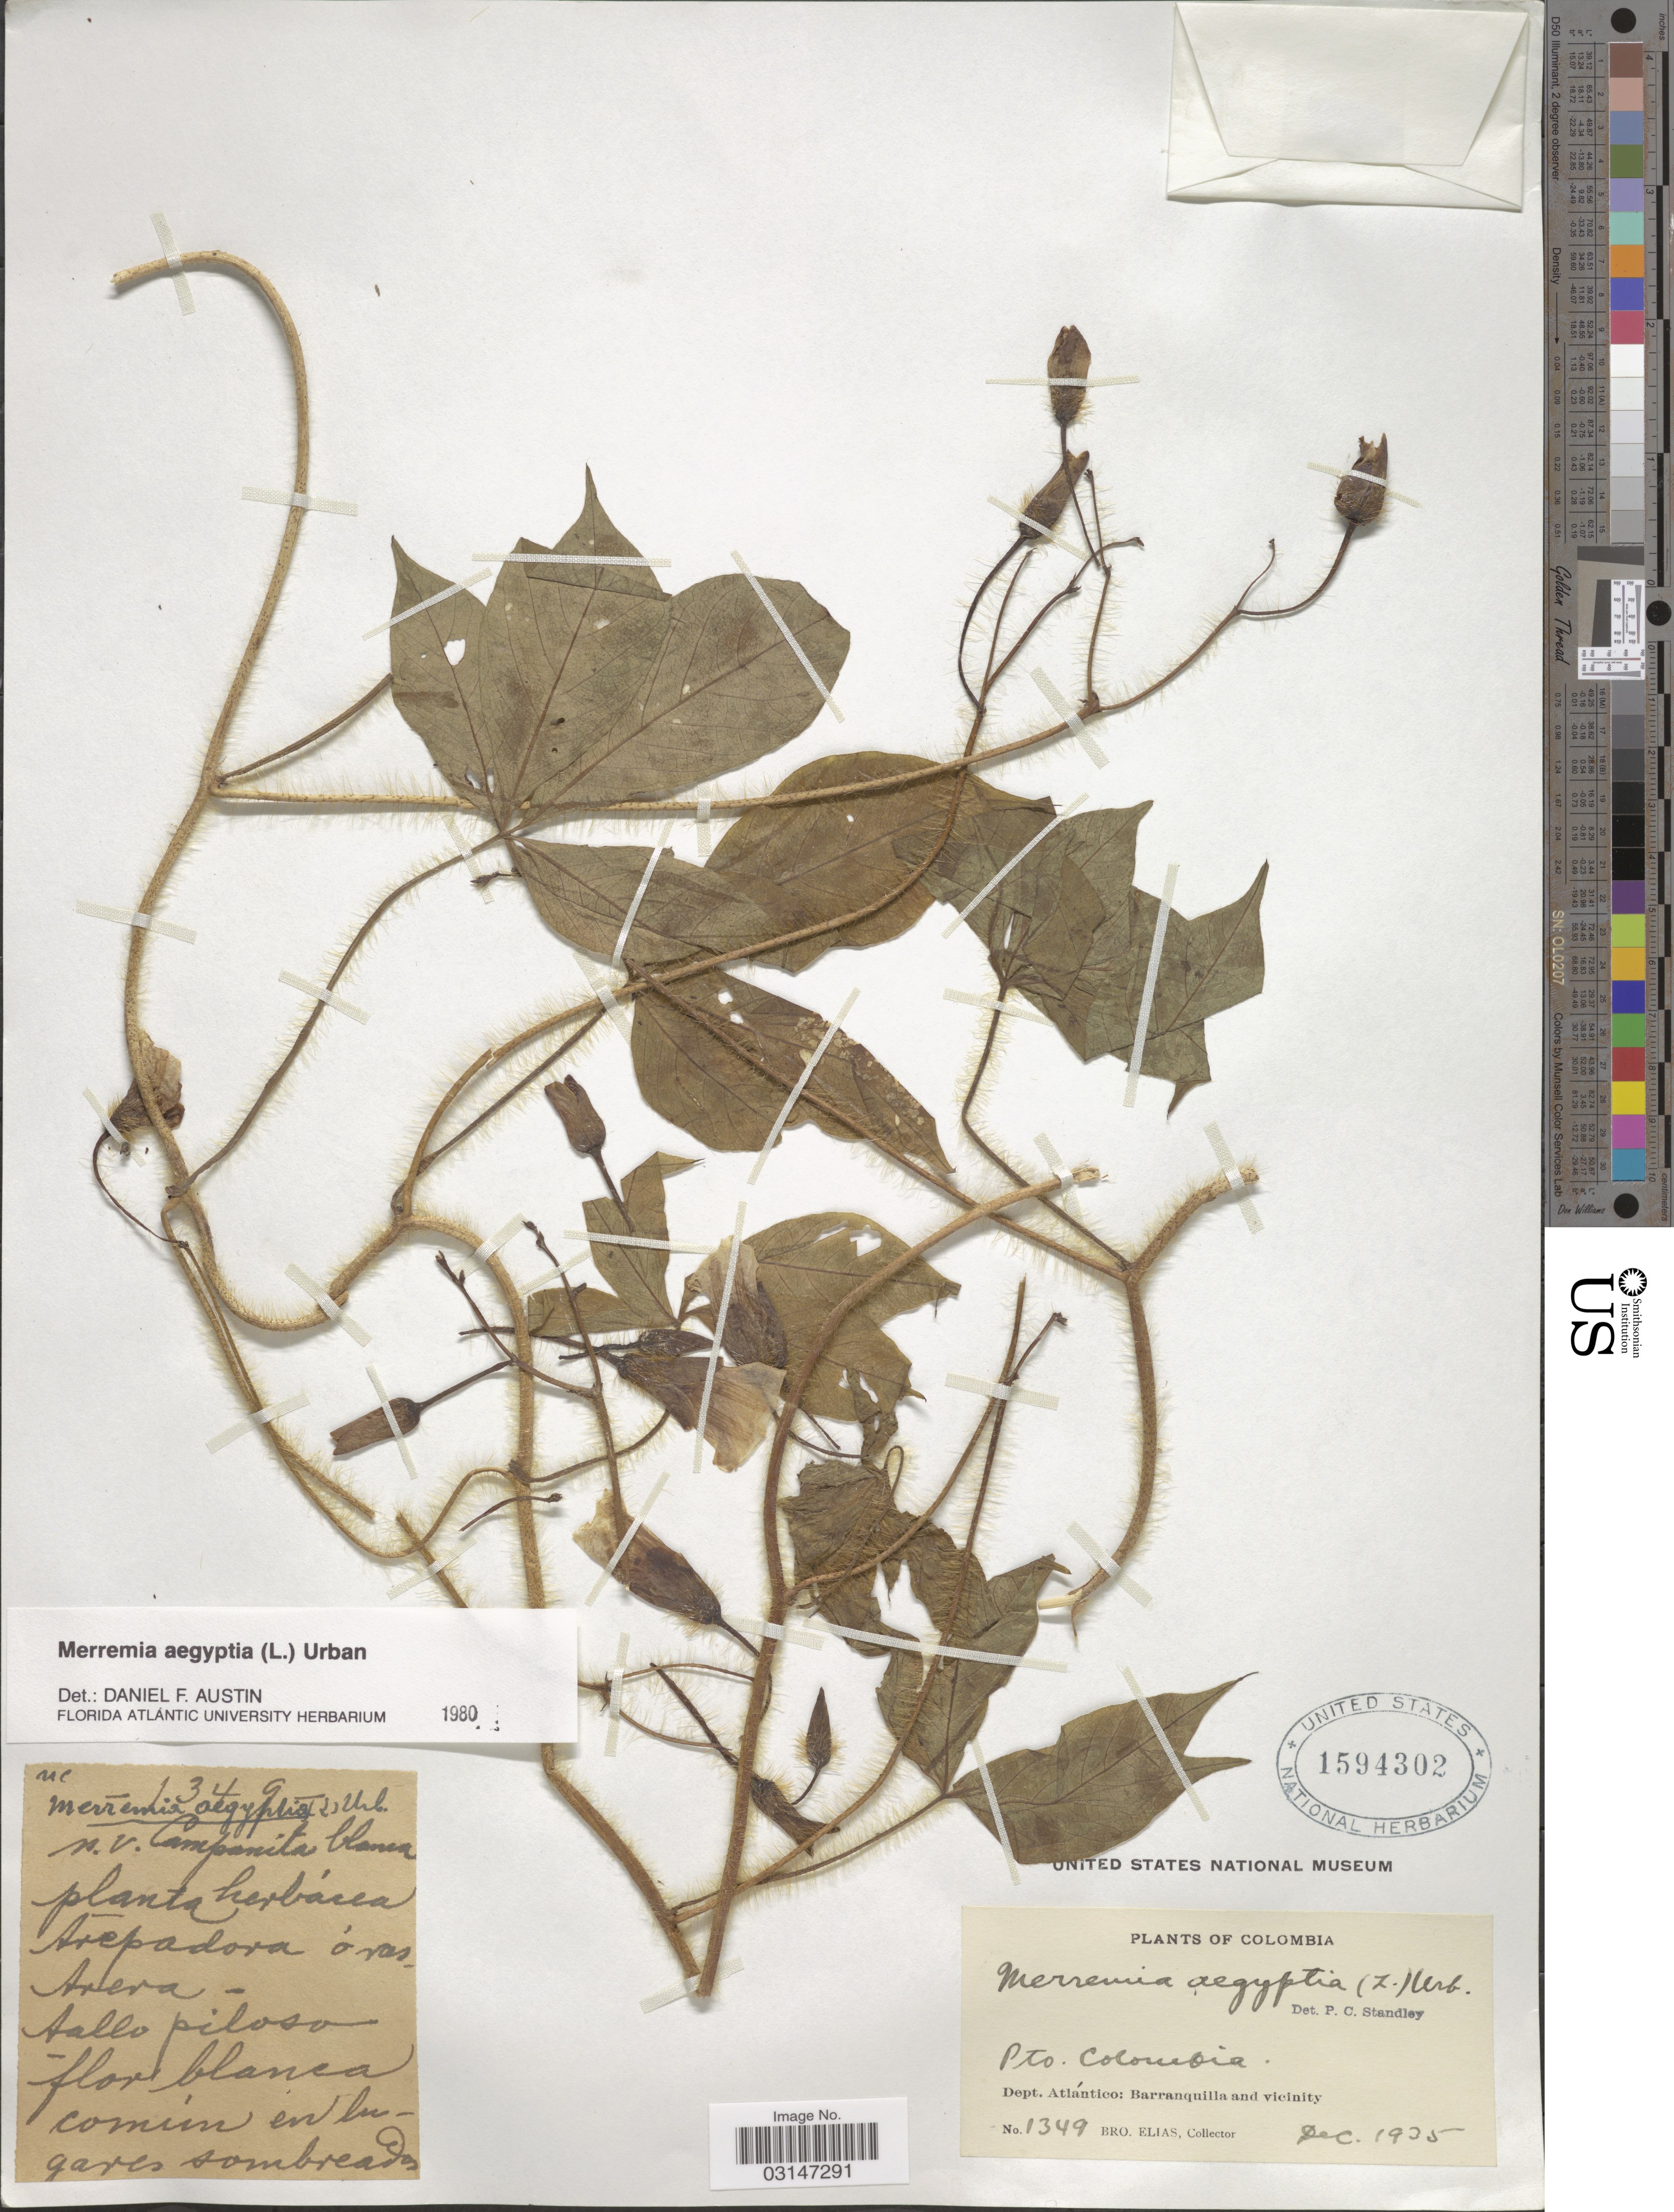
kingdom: Plantae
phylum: Tracheophyta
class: Magnoliopsida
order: Solanales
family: Convolvulaceae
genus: Distimake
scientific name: Distimake aegyptius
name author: (L.) A. R. Simões & Staples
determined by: Strong, Mark T., (BOT), Smithsonian Institution - National Museum of Natural History (UNITED STATES)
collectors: Bro. Elias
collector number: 1349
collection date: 1935-12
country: Colombia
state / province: Atlántico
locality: Pto. Colombia, Dept. Atlántico: Barranquilla and vicinity.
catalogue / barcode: US 1594302